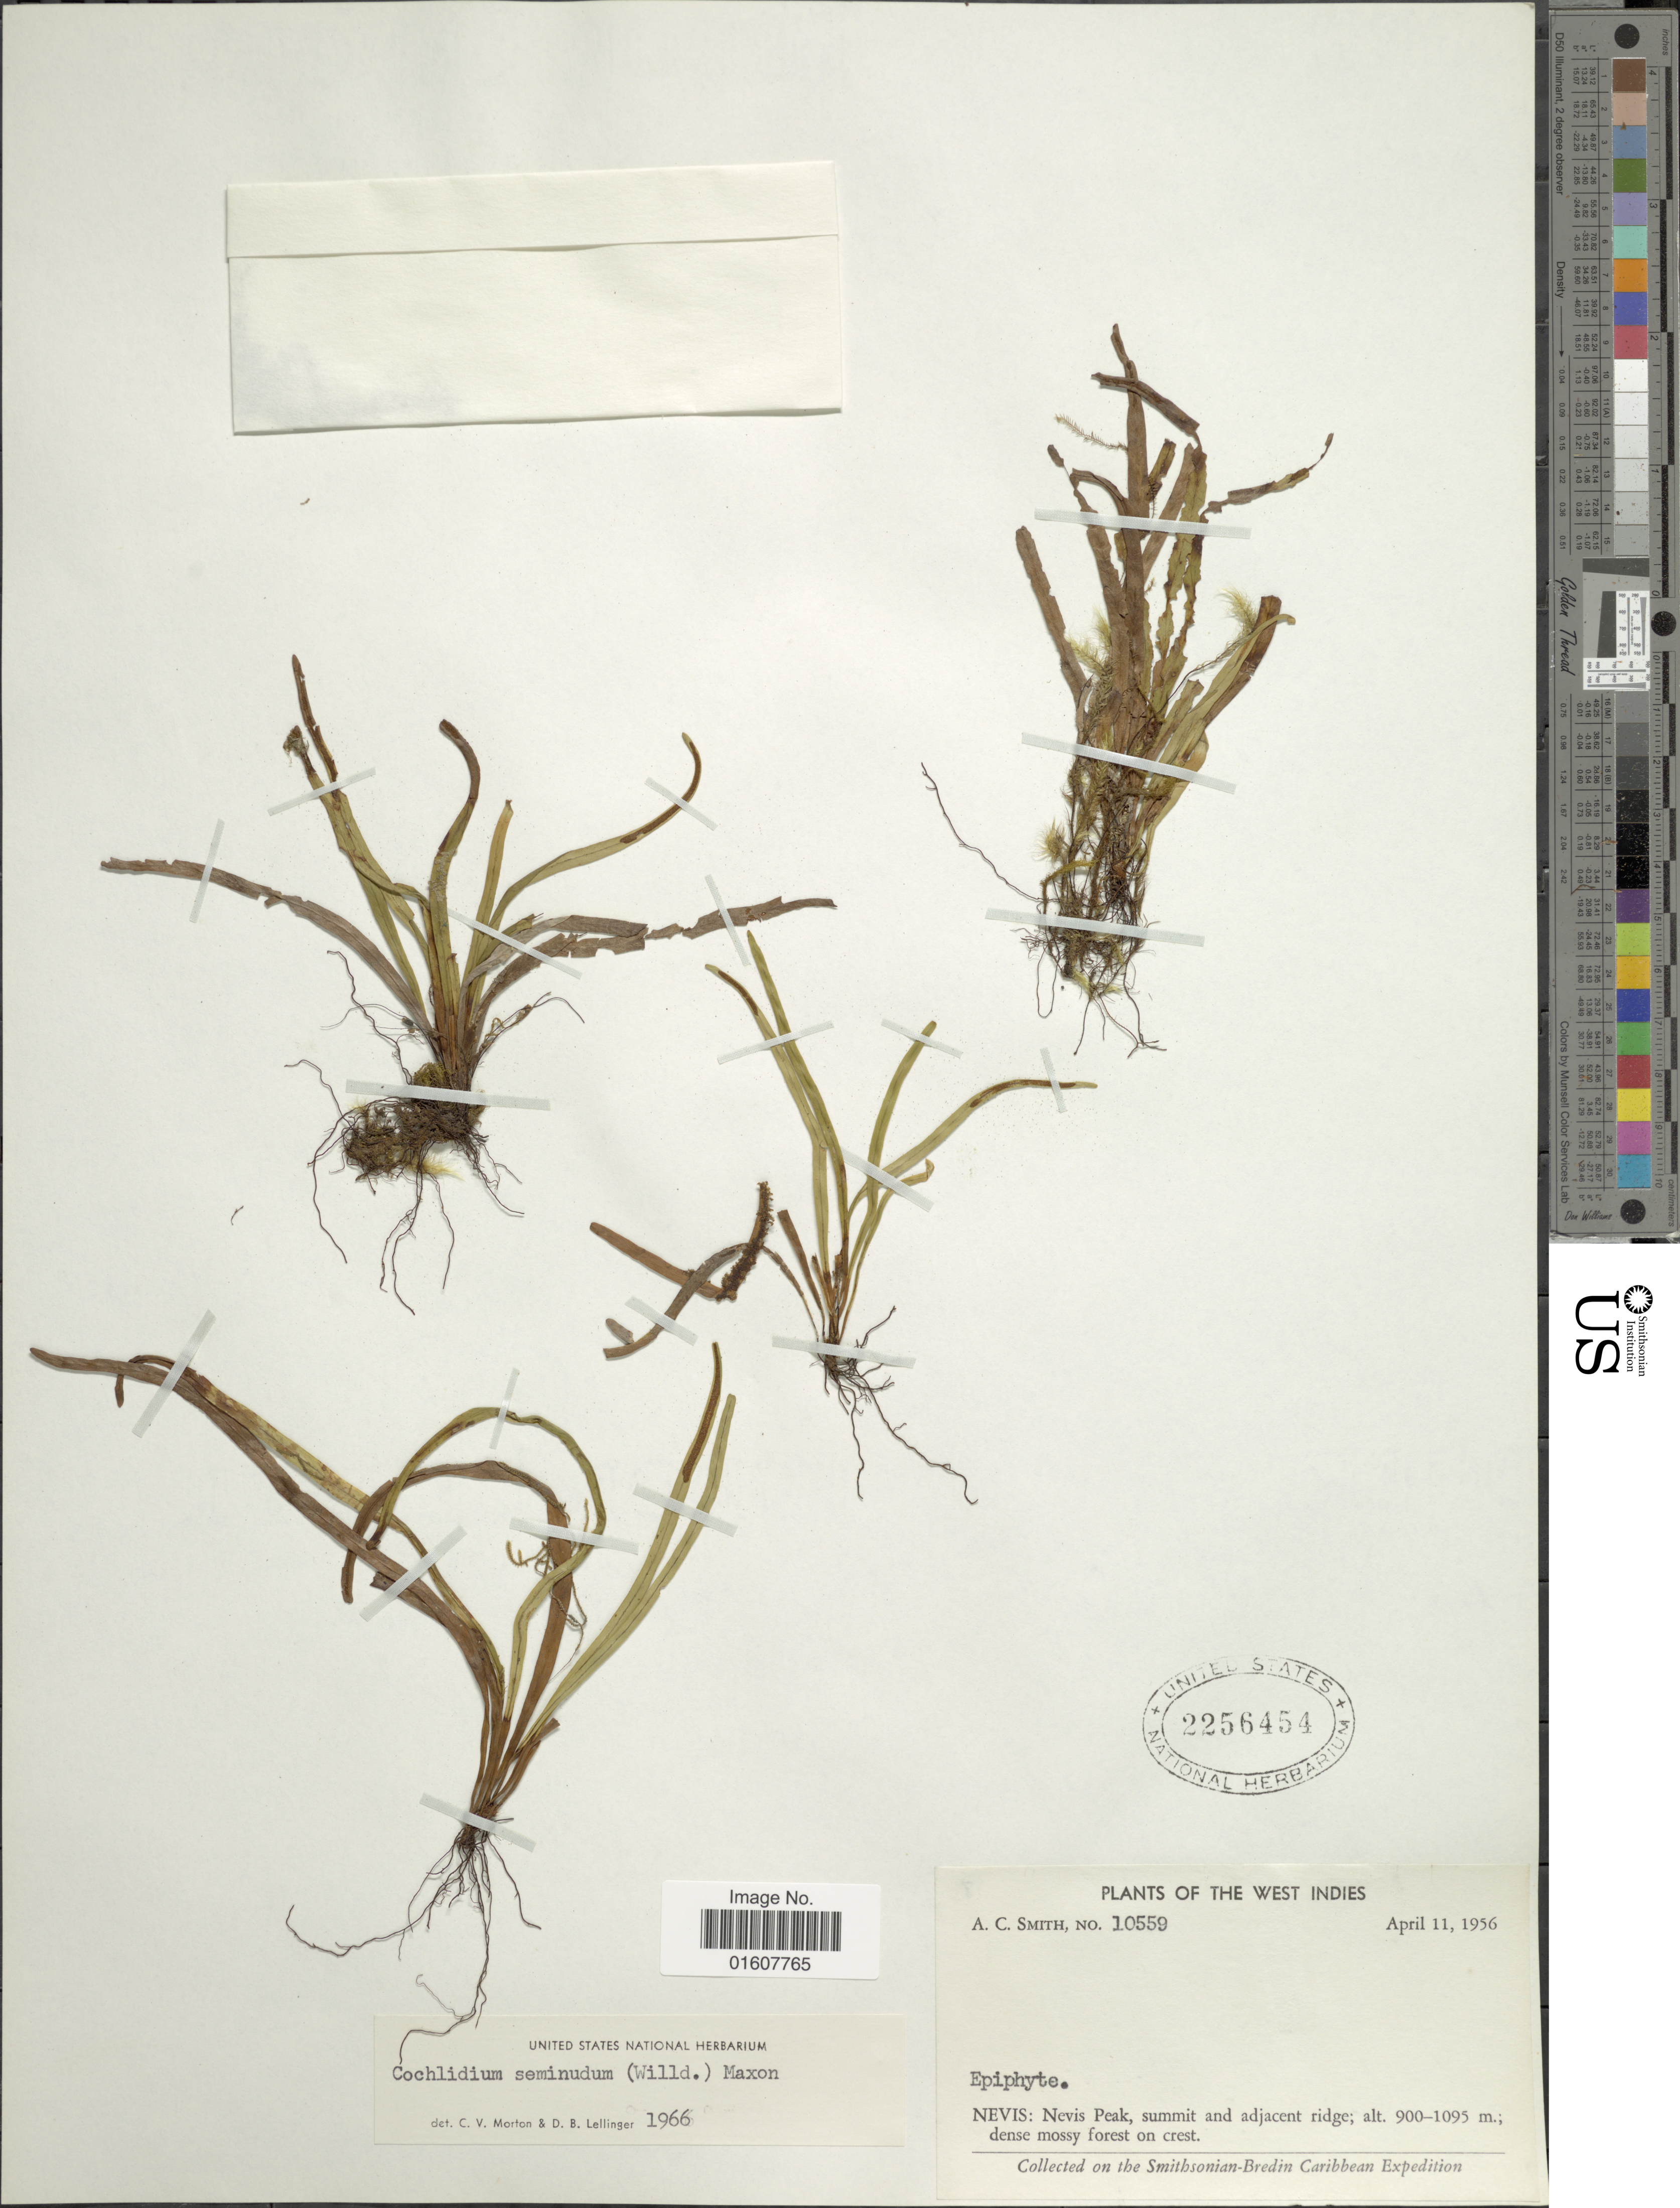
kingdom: Plantae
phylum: Tracheophyta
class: Polypodiopsida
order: Polypodiales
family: Polypodiaceae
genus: Cochlidium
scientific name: Cochlidium seminudum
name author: (Willd.) Maxon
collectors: A. C. Smith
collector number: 10559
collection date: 1956-04-11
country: St. Christopher-Nevis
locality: Nevis: Nevis Peak, summit and adjacent ridge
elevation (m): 900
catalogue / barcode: US 2256454